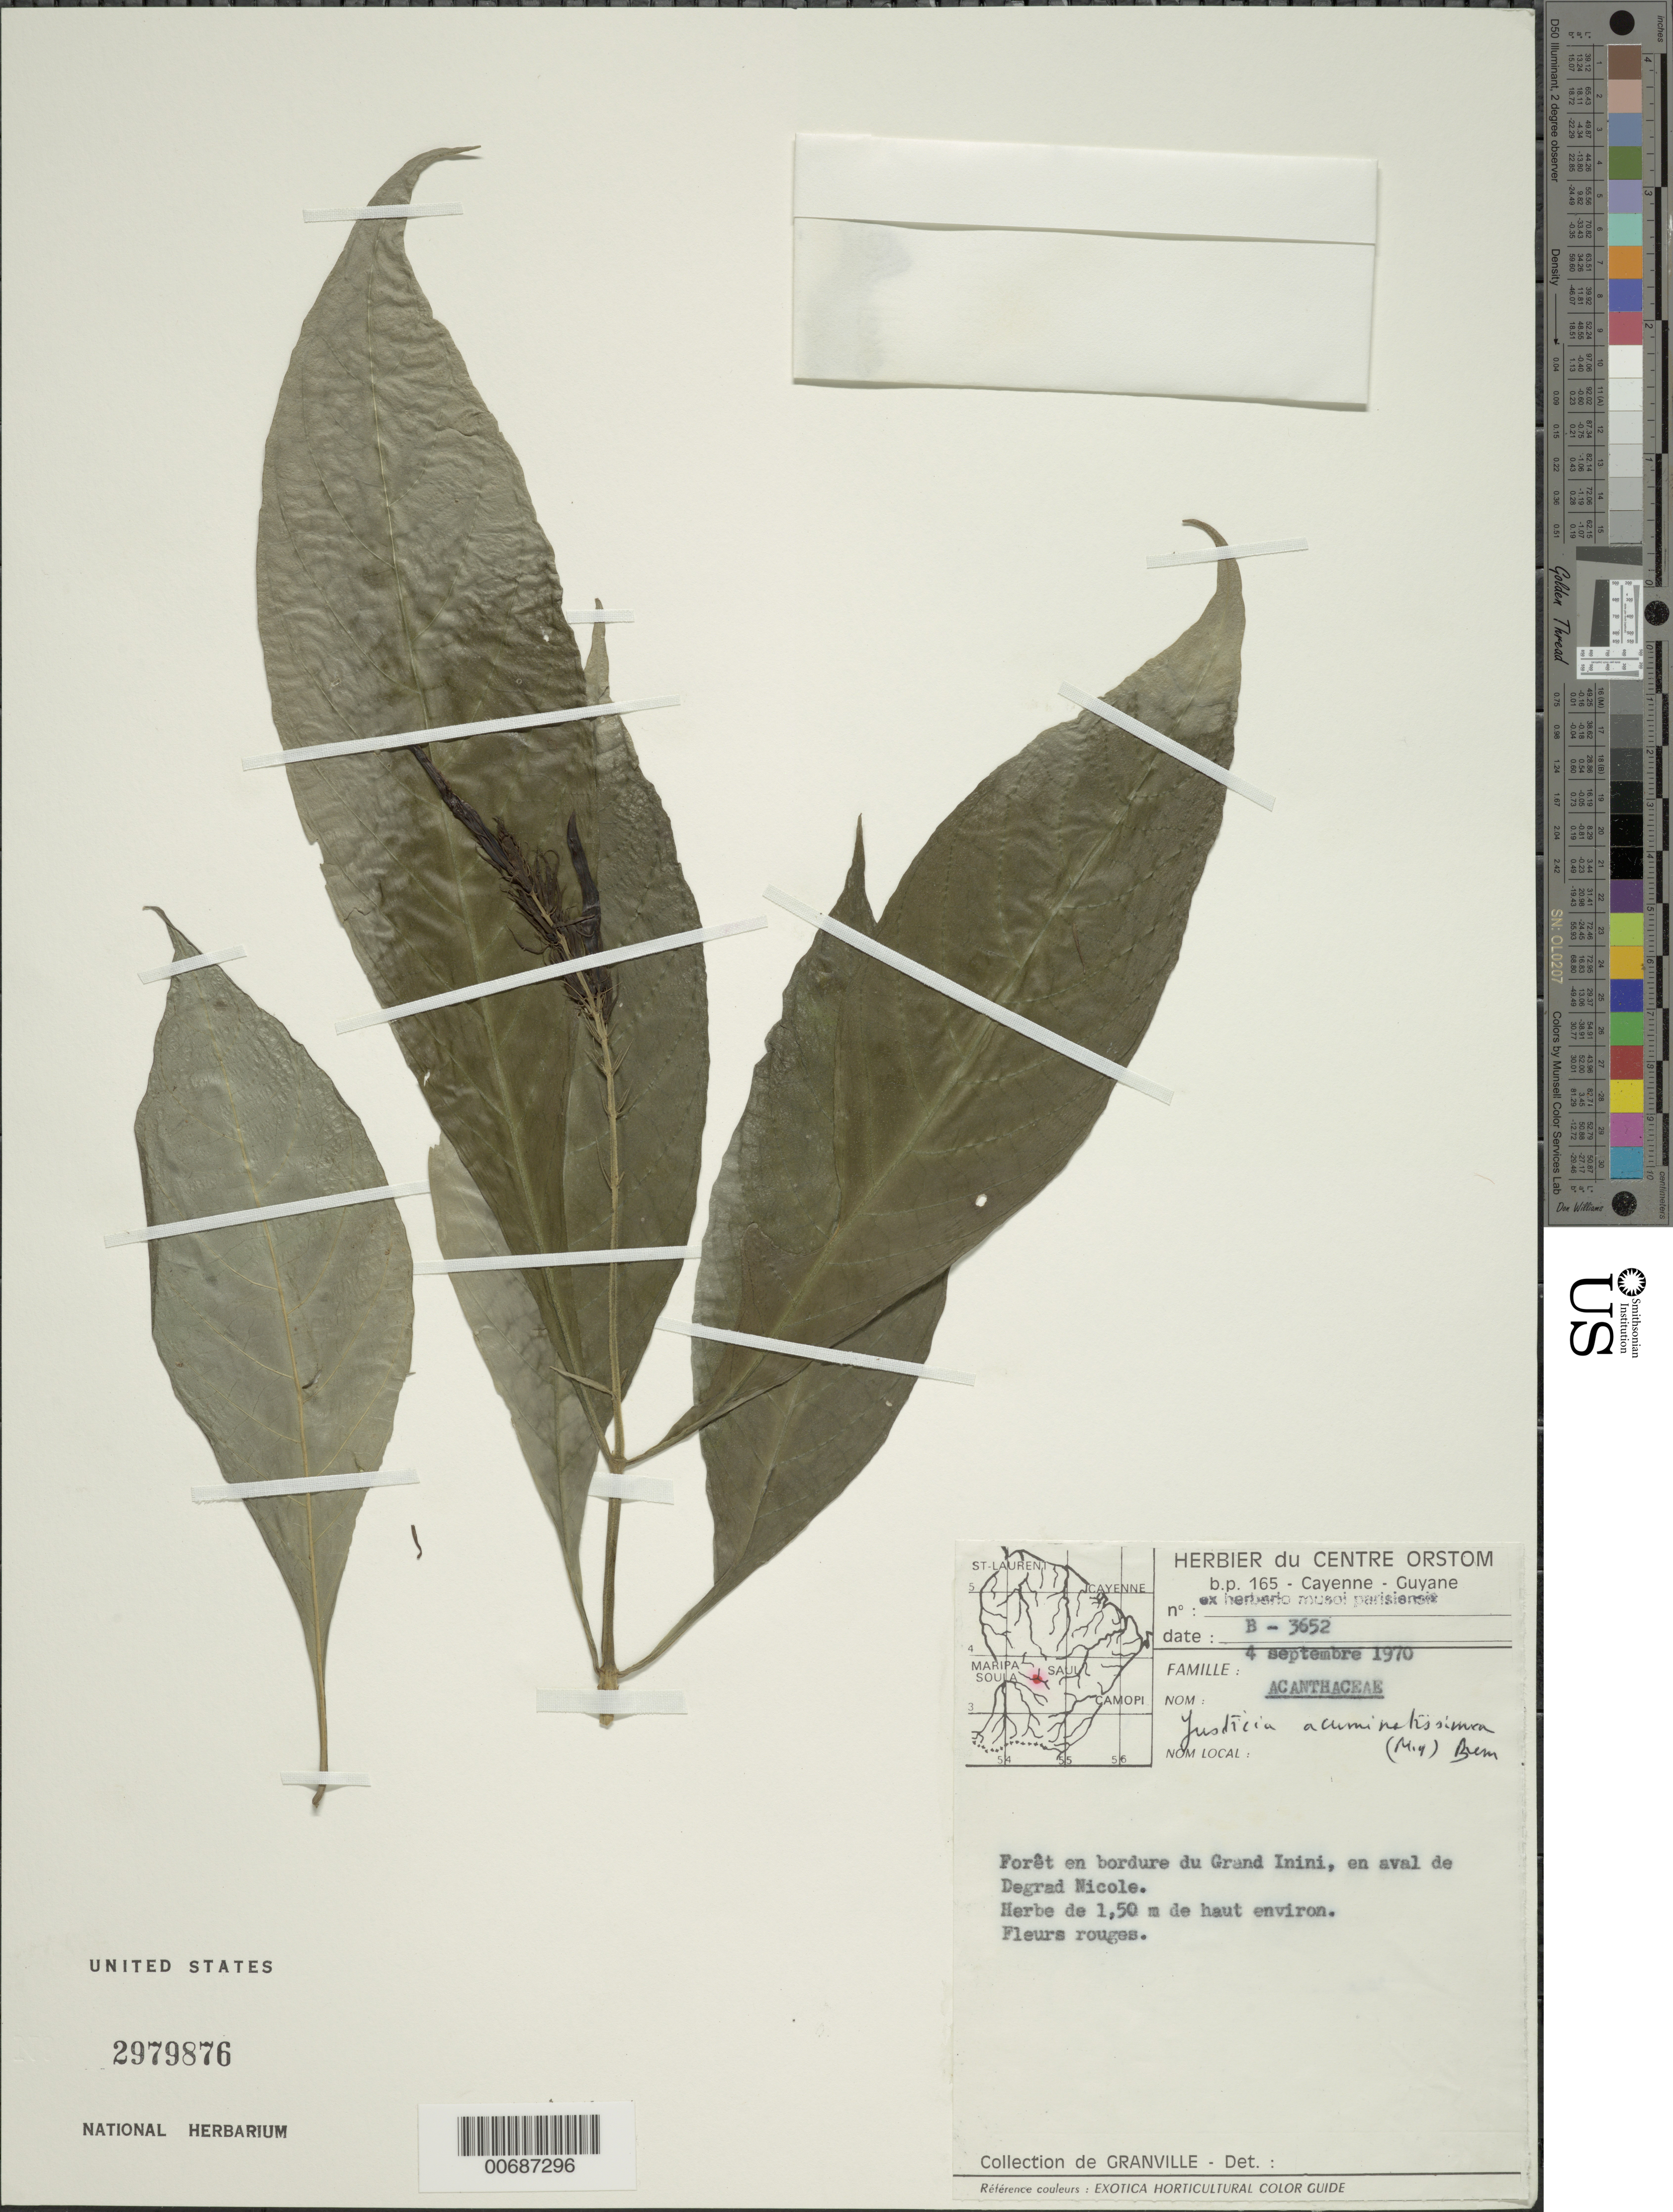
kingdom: Plantae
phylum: Tracheophyta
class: Magnoliopsida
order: Lamiales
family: Acanthaceae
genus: Justicia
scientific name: Justicia acuminatissima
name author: (Miq.) Bremek.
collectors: J.-J. de Granville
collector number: B 3652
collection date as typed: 4-Sep-70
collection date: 1970-09-04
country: French Guiana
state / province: Cayenne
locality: Cayenne, forêt en bordure du Grand Inini, Dégrad Nicole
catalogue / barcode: US 2979876